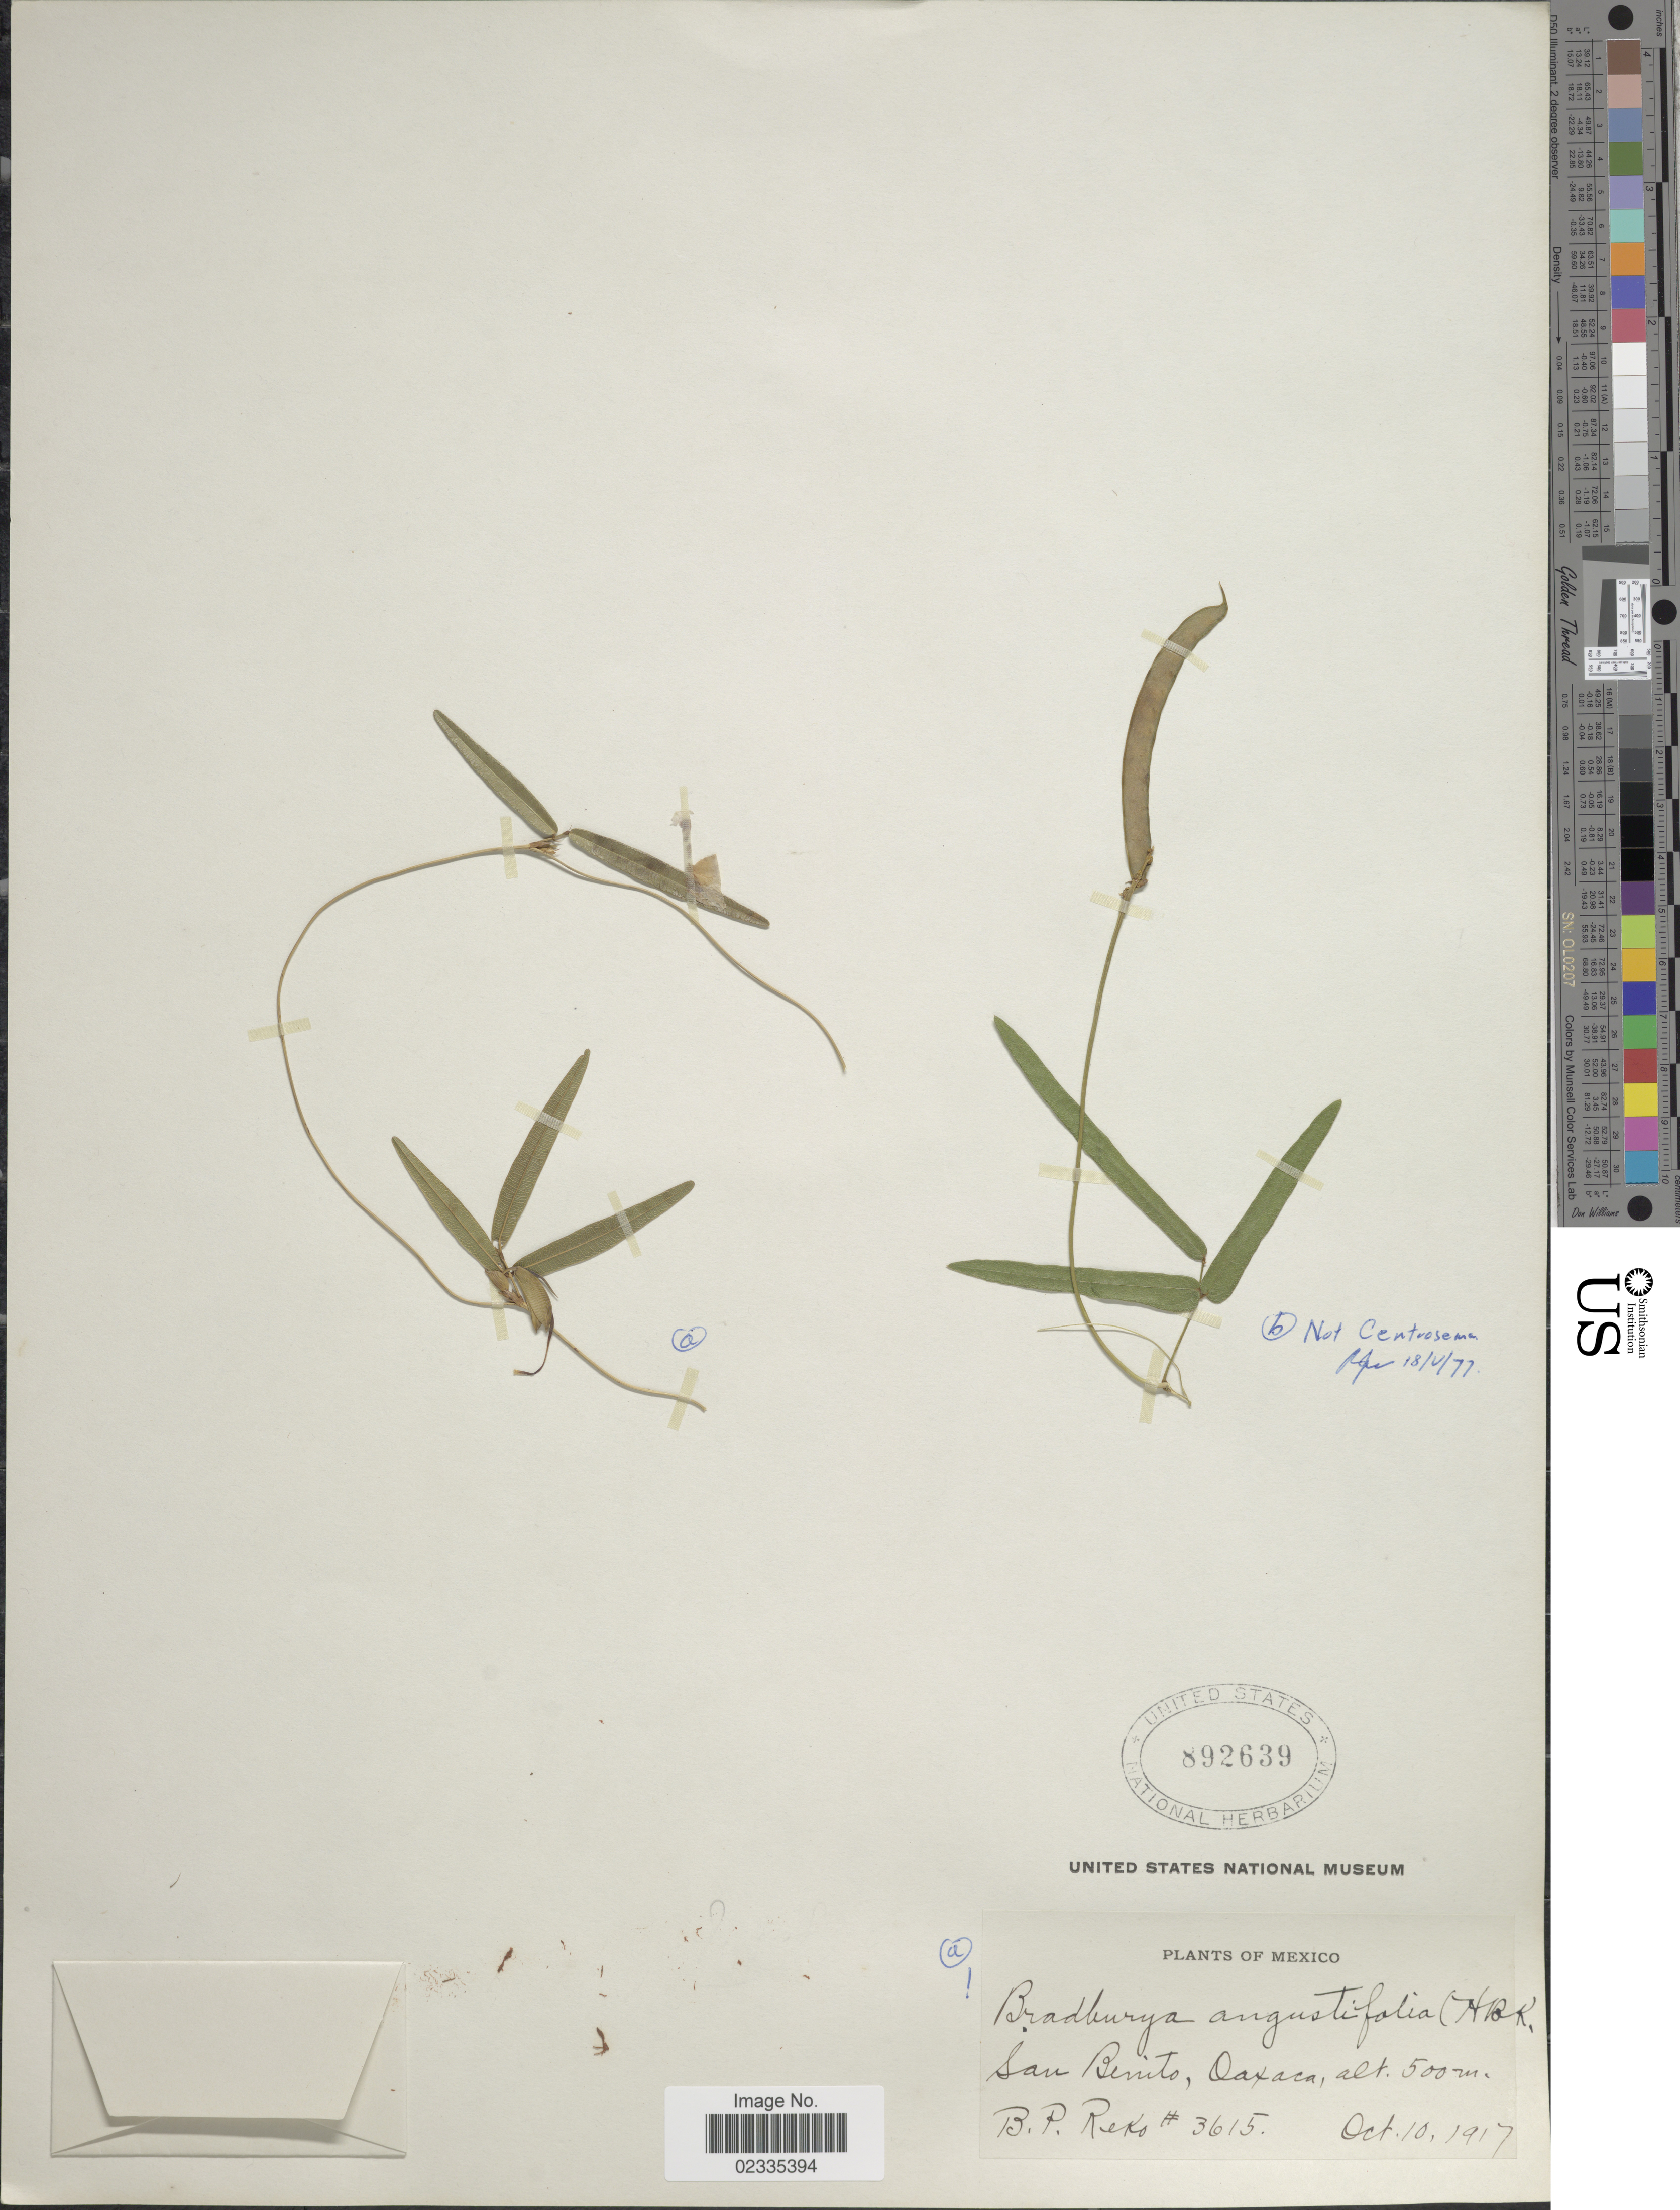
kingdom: Plantae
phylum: Tracheophyta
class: Magnoliopsida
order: Fabales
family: Fabaceae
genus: Centrosema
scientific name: Centrosema angustifolium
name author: (Kunth) Benth.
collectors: B. P. Reko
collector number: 3615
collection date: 1917-10-10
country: Mexico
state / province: Oaxaca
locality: San Benito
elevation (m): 500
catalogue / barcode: US 892639